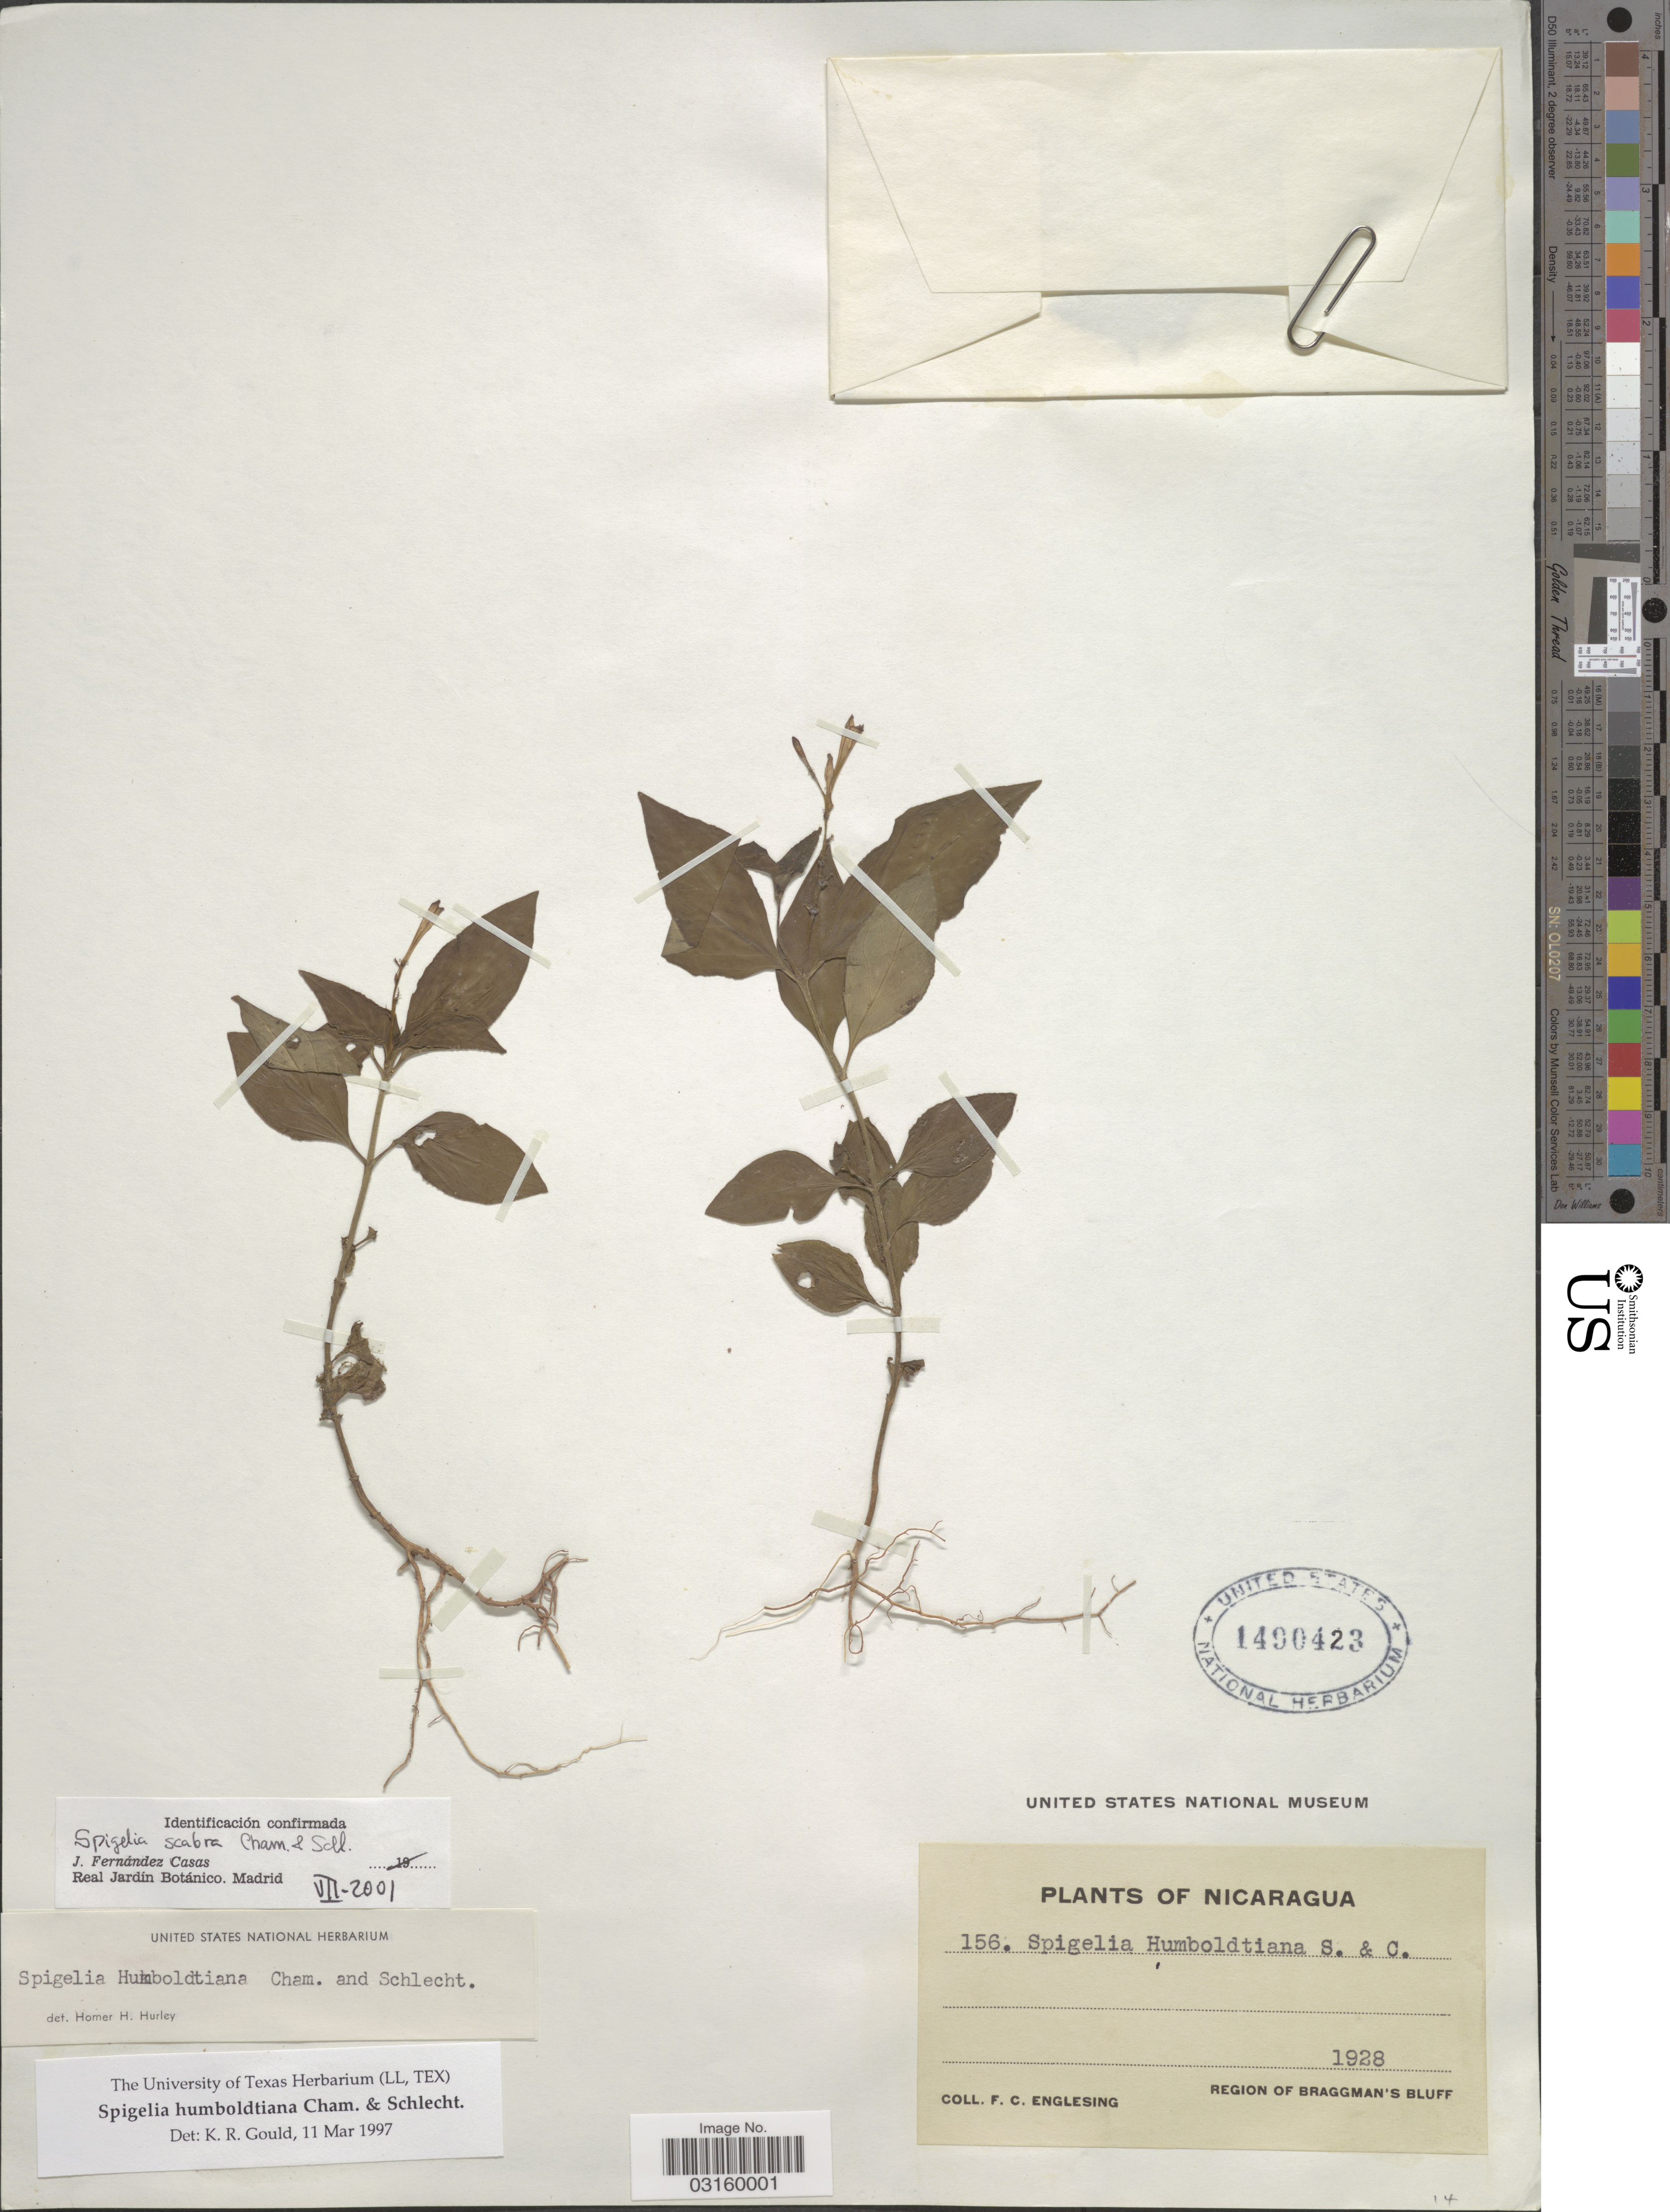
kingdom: Plantae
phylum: Tracheophyta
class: Magnoliopsida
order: Gentianales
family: Loganiaceae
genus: Spigelia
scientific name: Spigelia humboldtiana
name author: Cham. & Schltdl.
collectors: F. Englesing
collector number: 156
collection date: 1928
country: Nicaragua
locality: Region of Braggman's Bluff.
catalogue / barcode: US 1490423